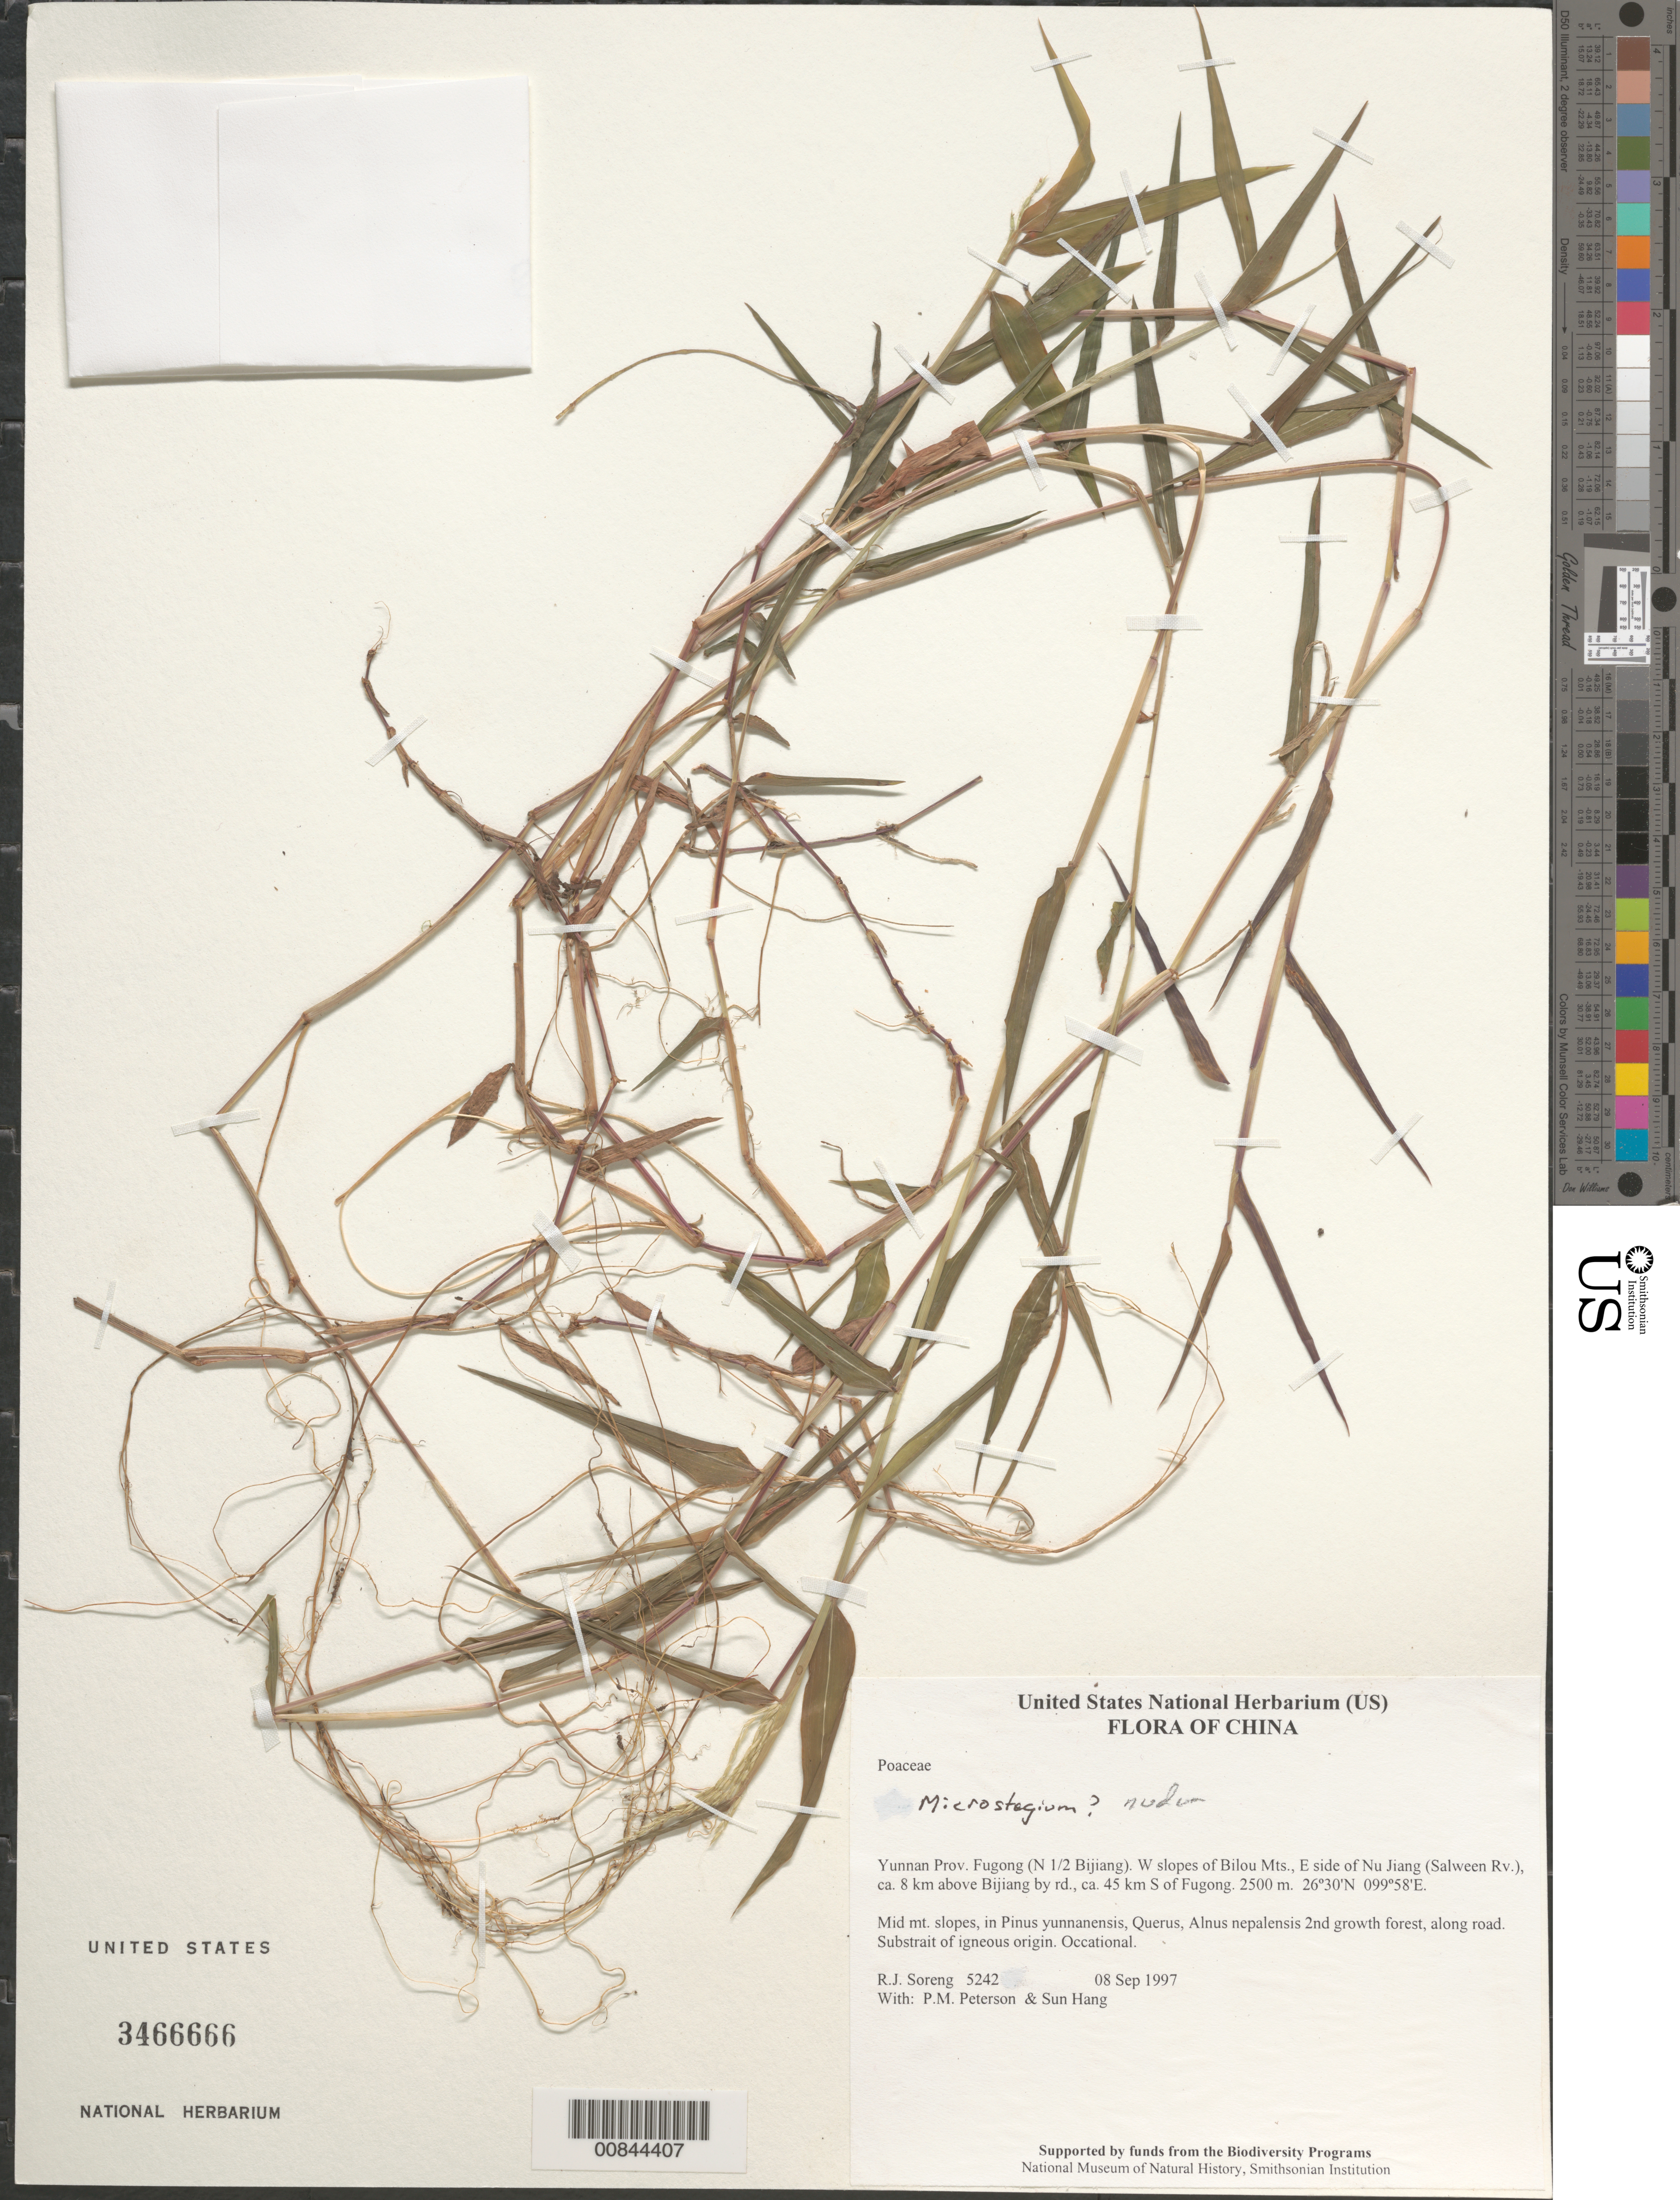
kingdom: Plantae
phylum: Tracheophyta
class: Liliopsida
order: Poales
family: Poaceae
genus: Microstegium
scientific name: Microstegium nudum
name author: (Trin.) A. Camus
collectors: R. J. Soreng, P. M. Peterson & Sun Hang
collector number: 5242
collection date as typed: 08 Sep 1997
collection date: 1997-09-08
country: China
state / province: Yunnan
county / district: Fugong (N 1/2 Bijiang)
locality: W slopes of Bilou Mts., E side of Nu Jiang (Salween Rv.), ca. 8 km above Bijiang by rd., ca. 45 km S of Fugong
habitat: Mid mt. slopes, in Pinus yunnanensis, Querus, Alnus nepalensis 2nd growth forest, along road. Substrait of igneous origin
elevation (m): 2500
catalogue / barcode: US 3466666